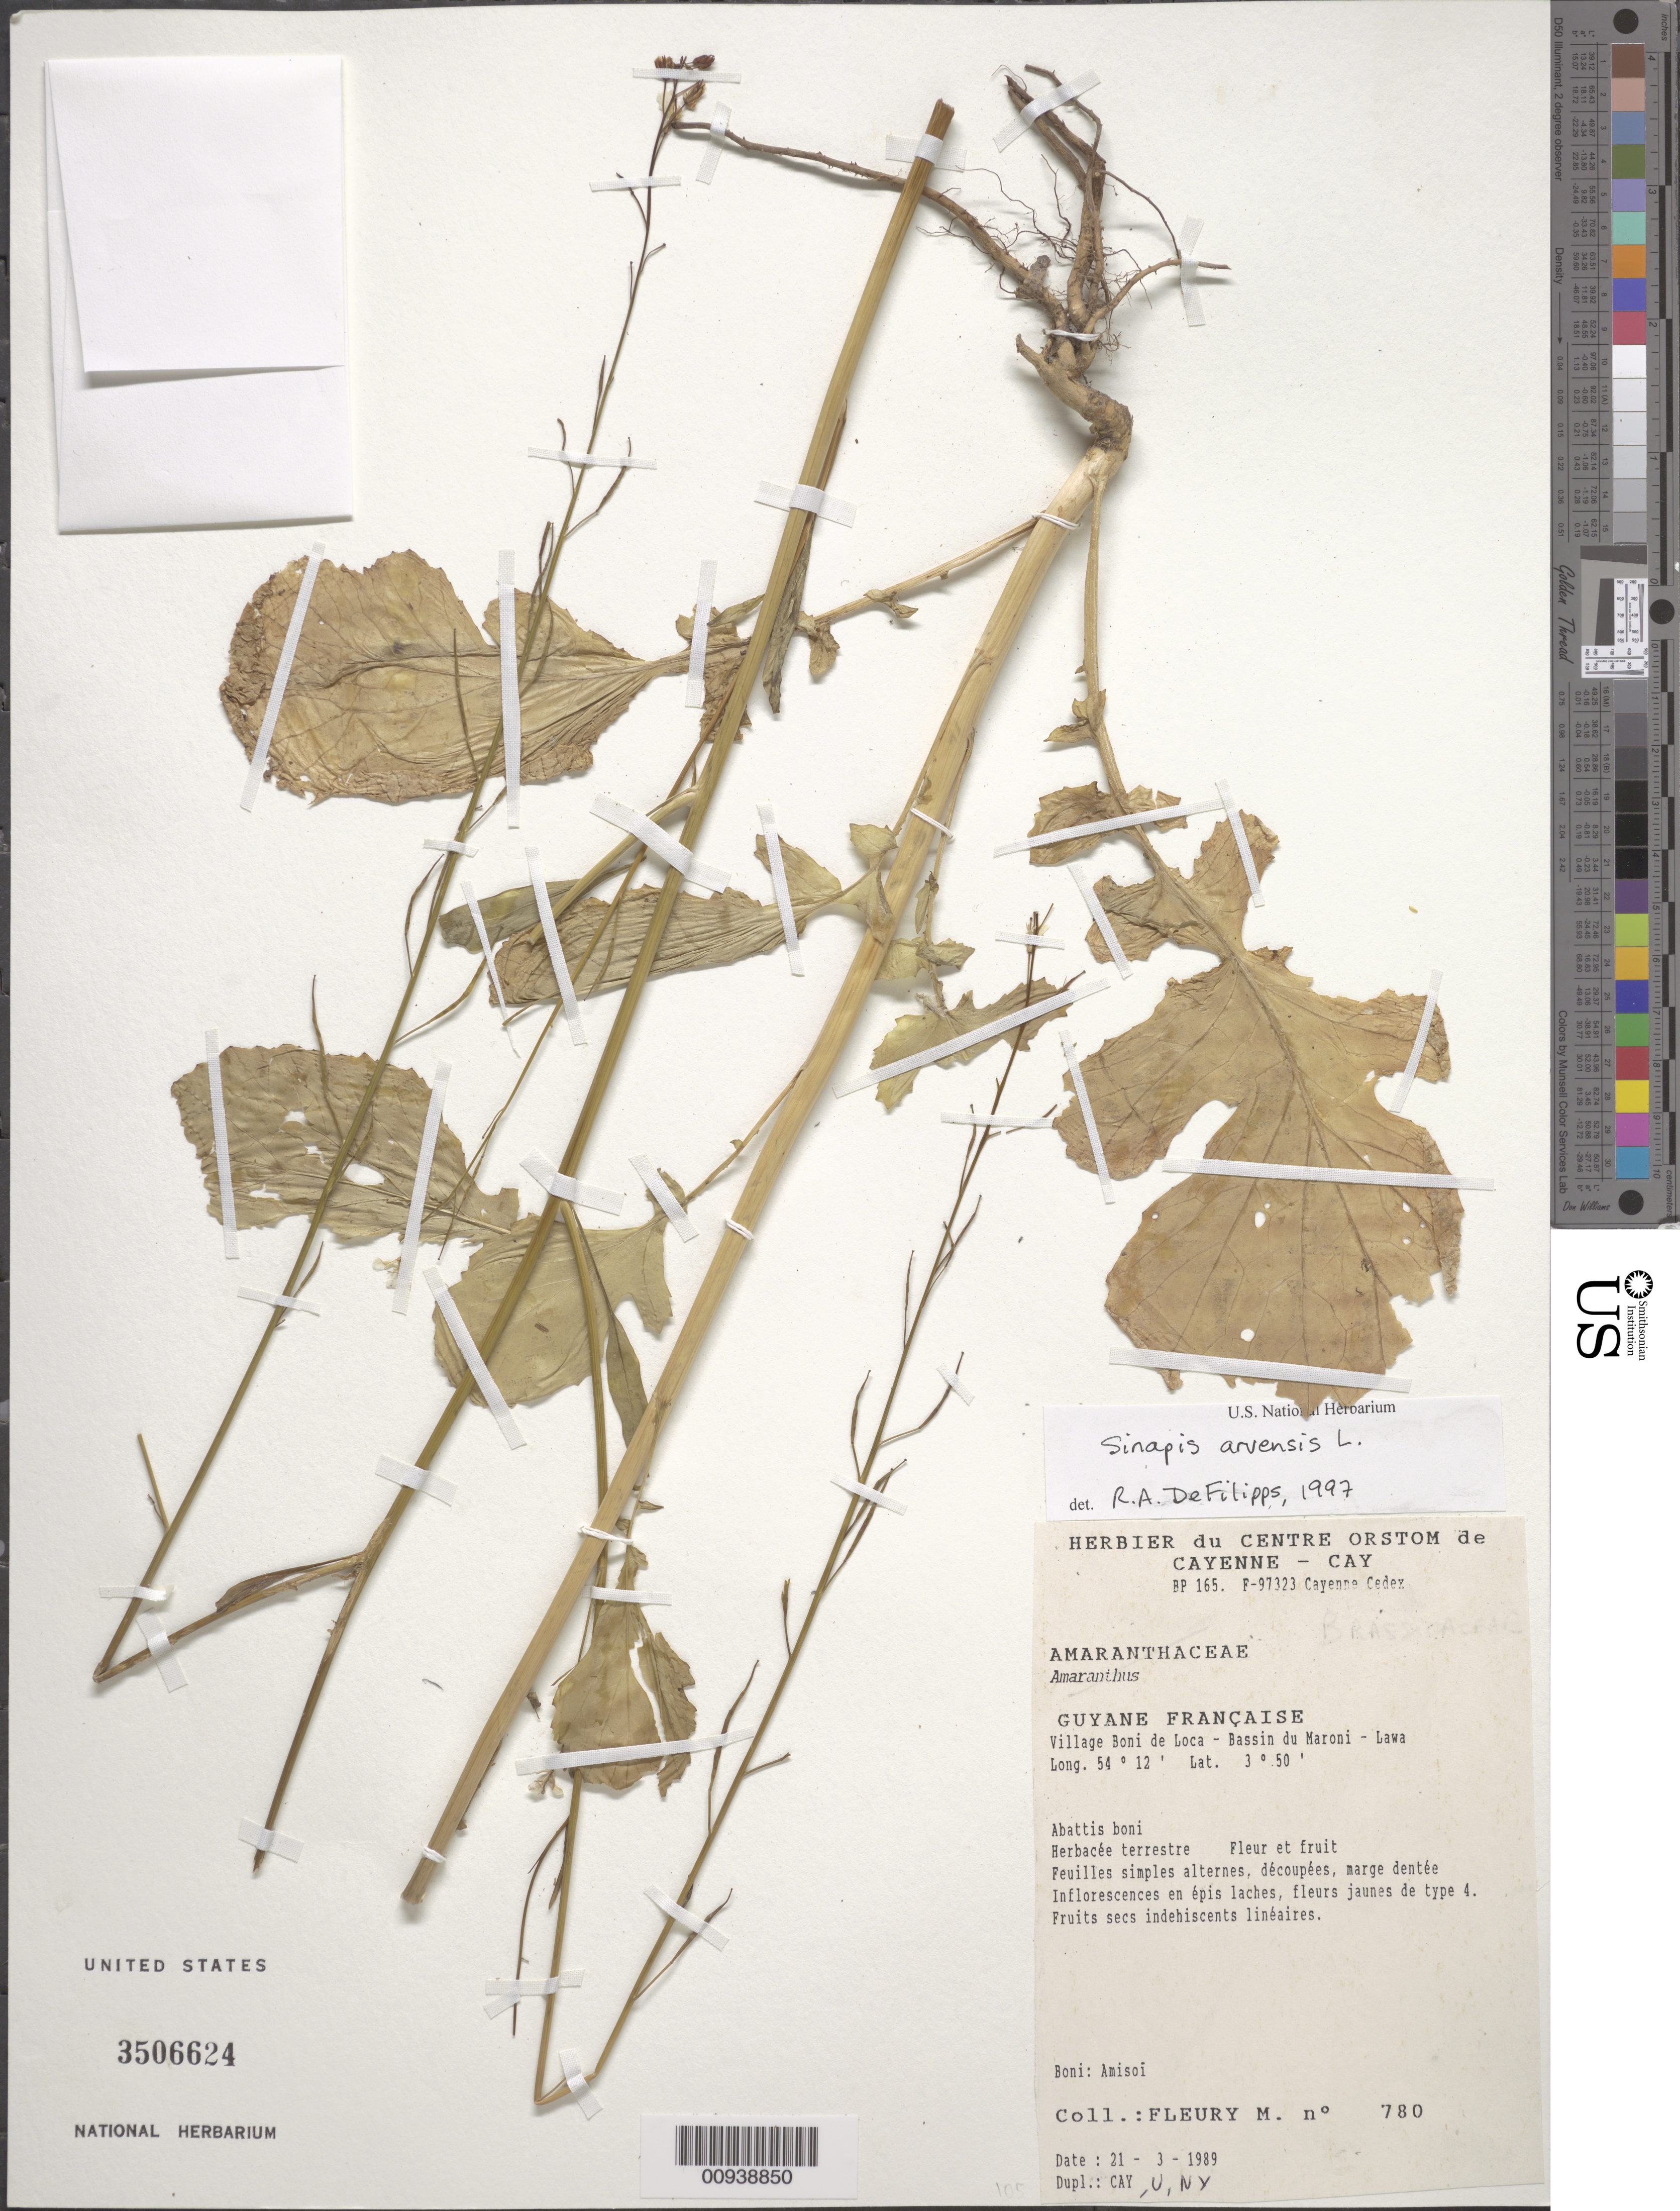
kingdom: Plantae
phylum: Tracheophyta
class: Magnoliopsida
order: Brassicales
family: Brassicaceae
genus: Sinapis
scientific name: Sinapis arvensis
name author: L.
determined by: DeFilipps, R. A.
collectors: M. Fleury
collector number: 780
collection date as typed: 21-Mar-89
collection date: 1989-03-21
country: French Guiana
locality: Village Boni de Loca, Bassin du Maroni - Lawa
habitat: Large clearing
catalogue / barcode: US 3506624